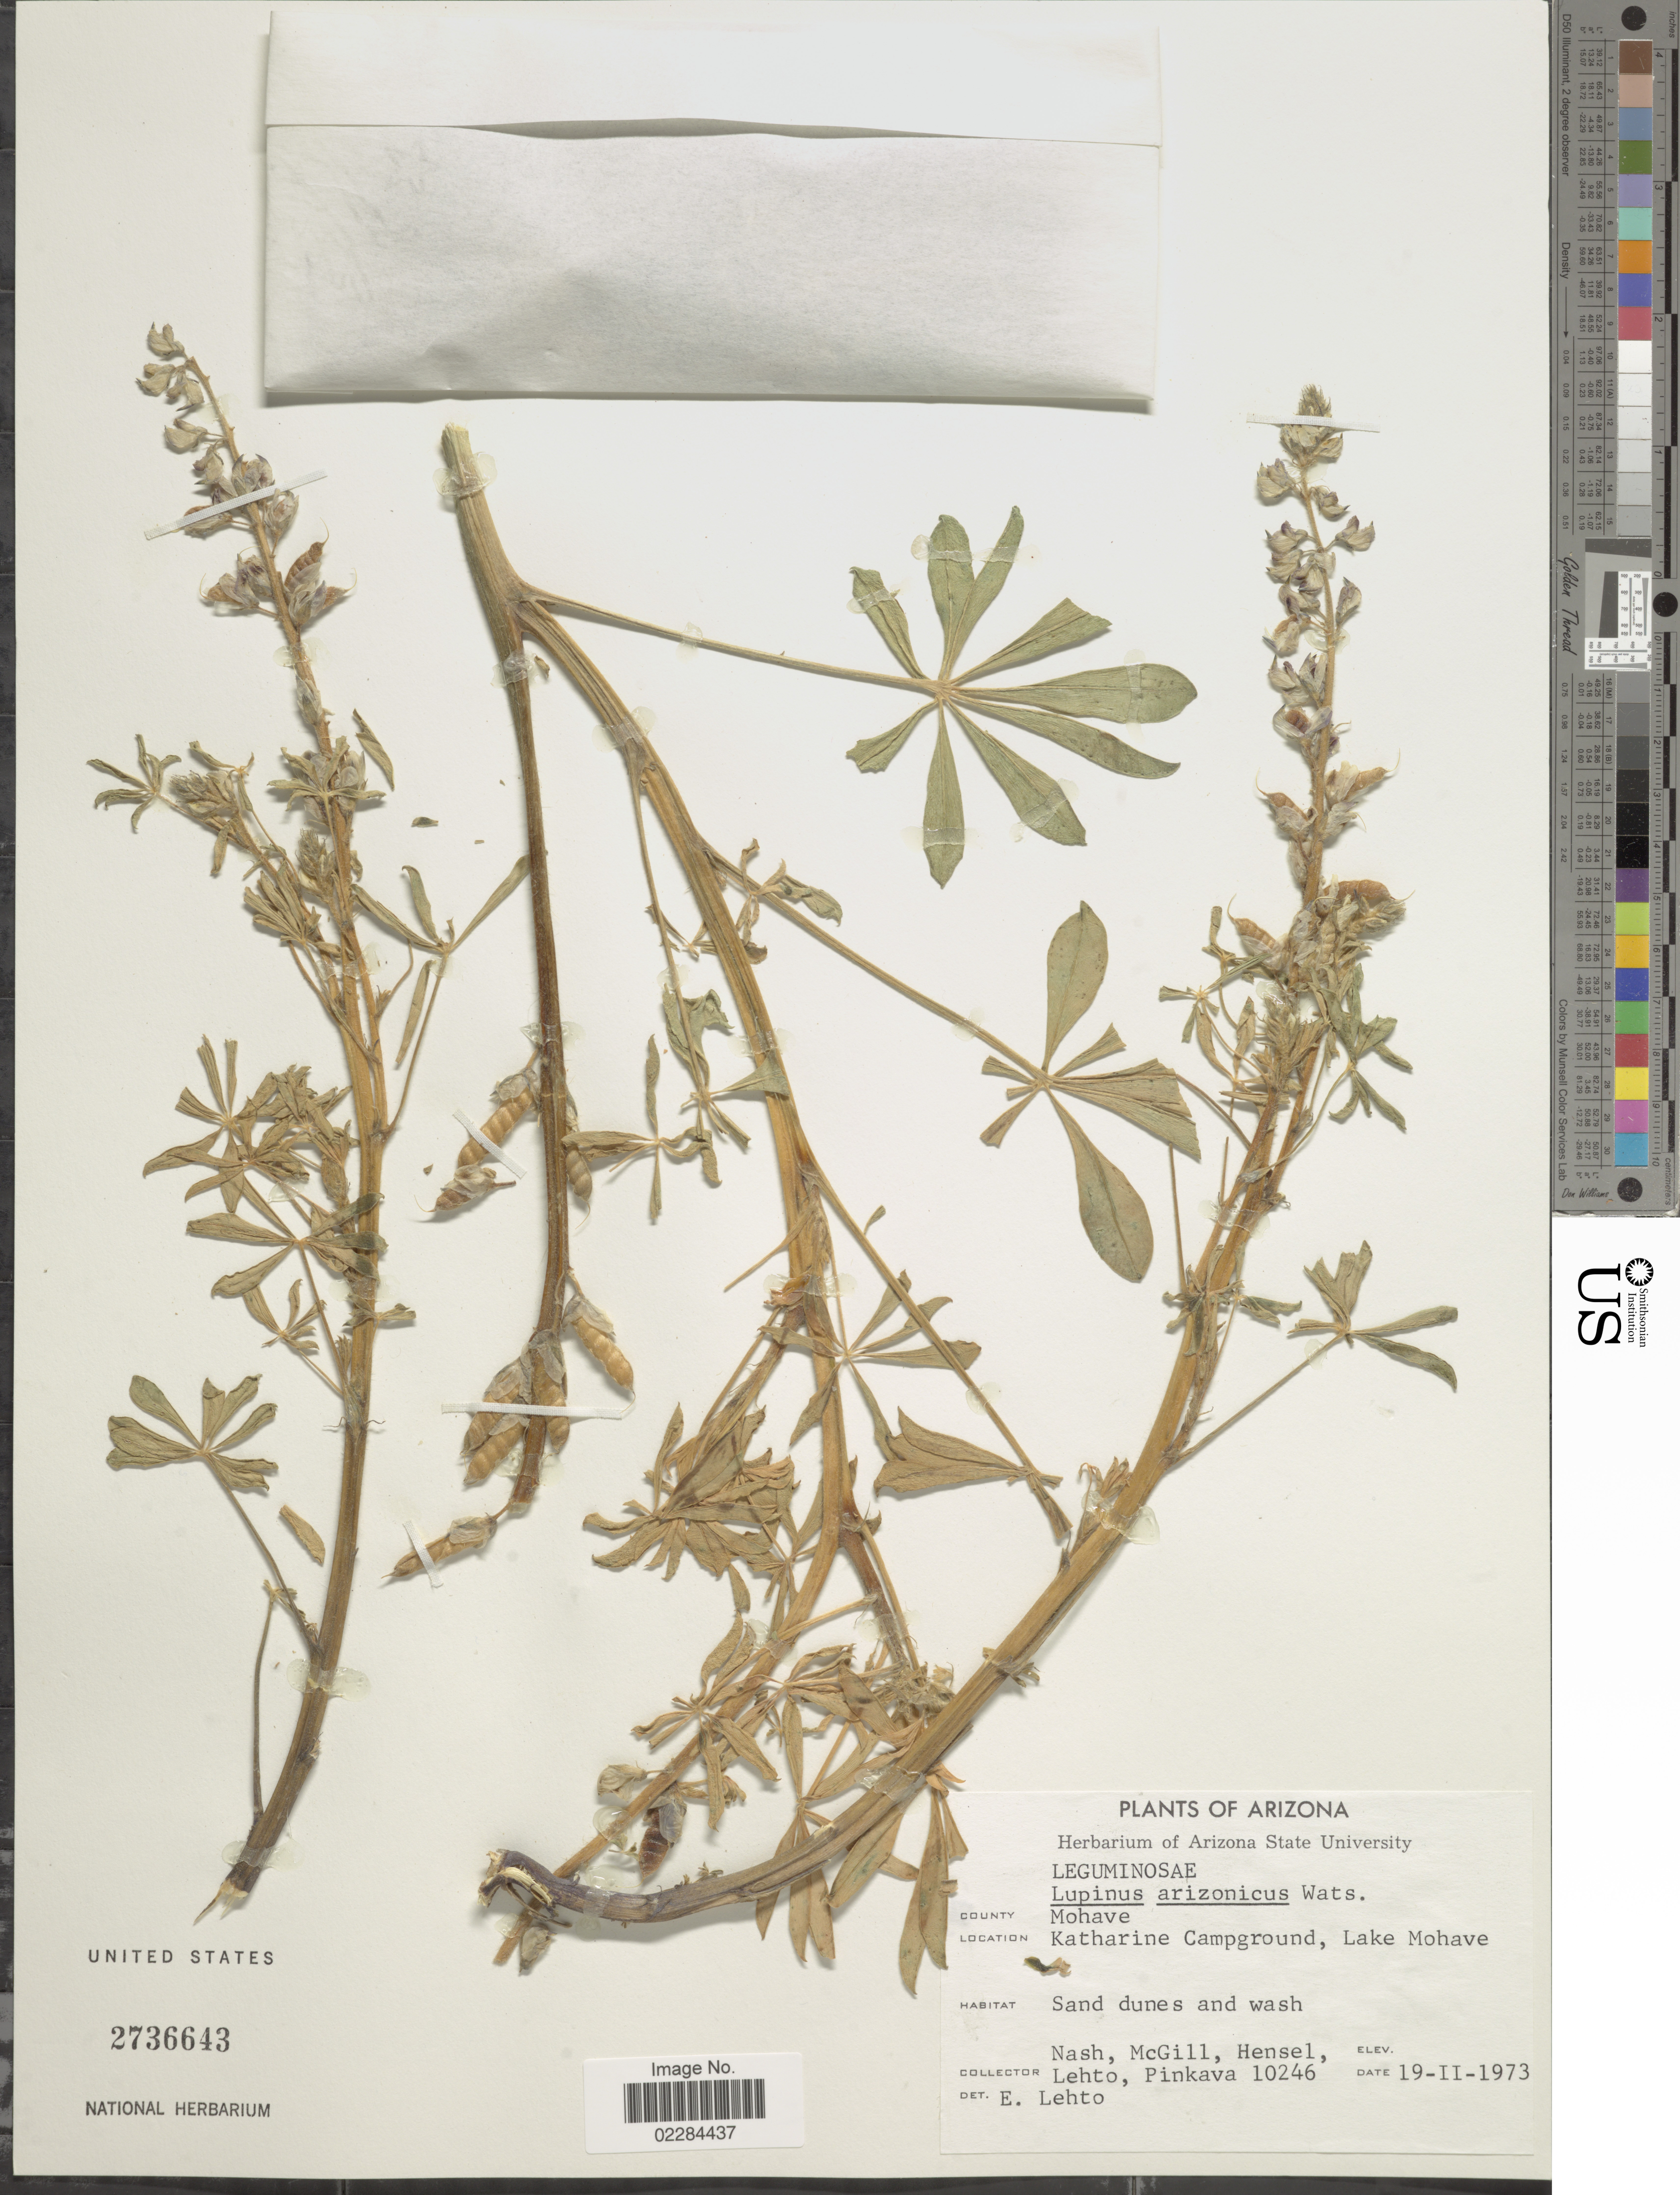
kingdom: Plantae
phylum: Tracheophyta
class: Magnoliopsida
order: Fabales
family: Fabaceae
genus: Lupinus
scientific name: Lupinus arizonicus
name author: (S. Watson) S. Watson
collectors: -- Nash, -. McGill, -. Hensel, -. Lehto & -. Pinkava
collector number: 10246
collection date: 1973-02-19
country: United States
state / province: Arizona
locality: Katharine Campground, Lake Mohave.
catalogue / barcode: US 2736643